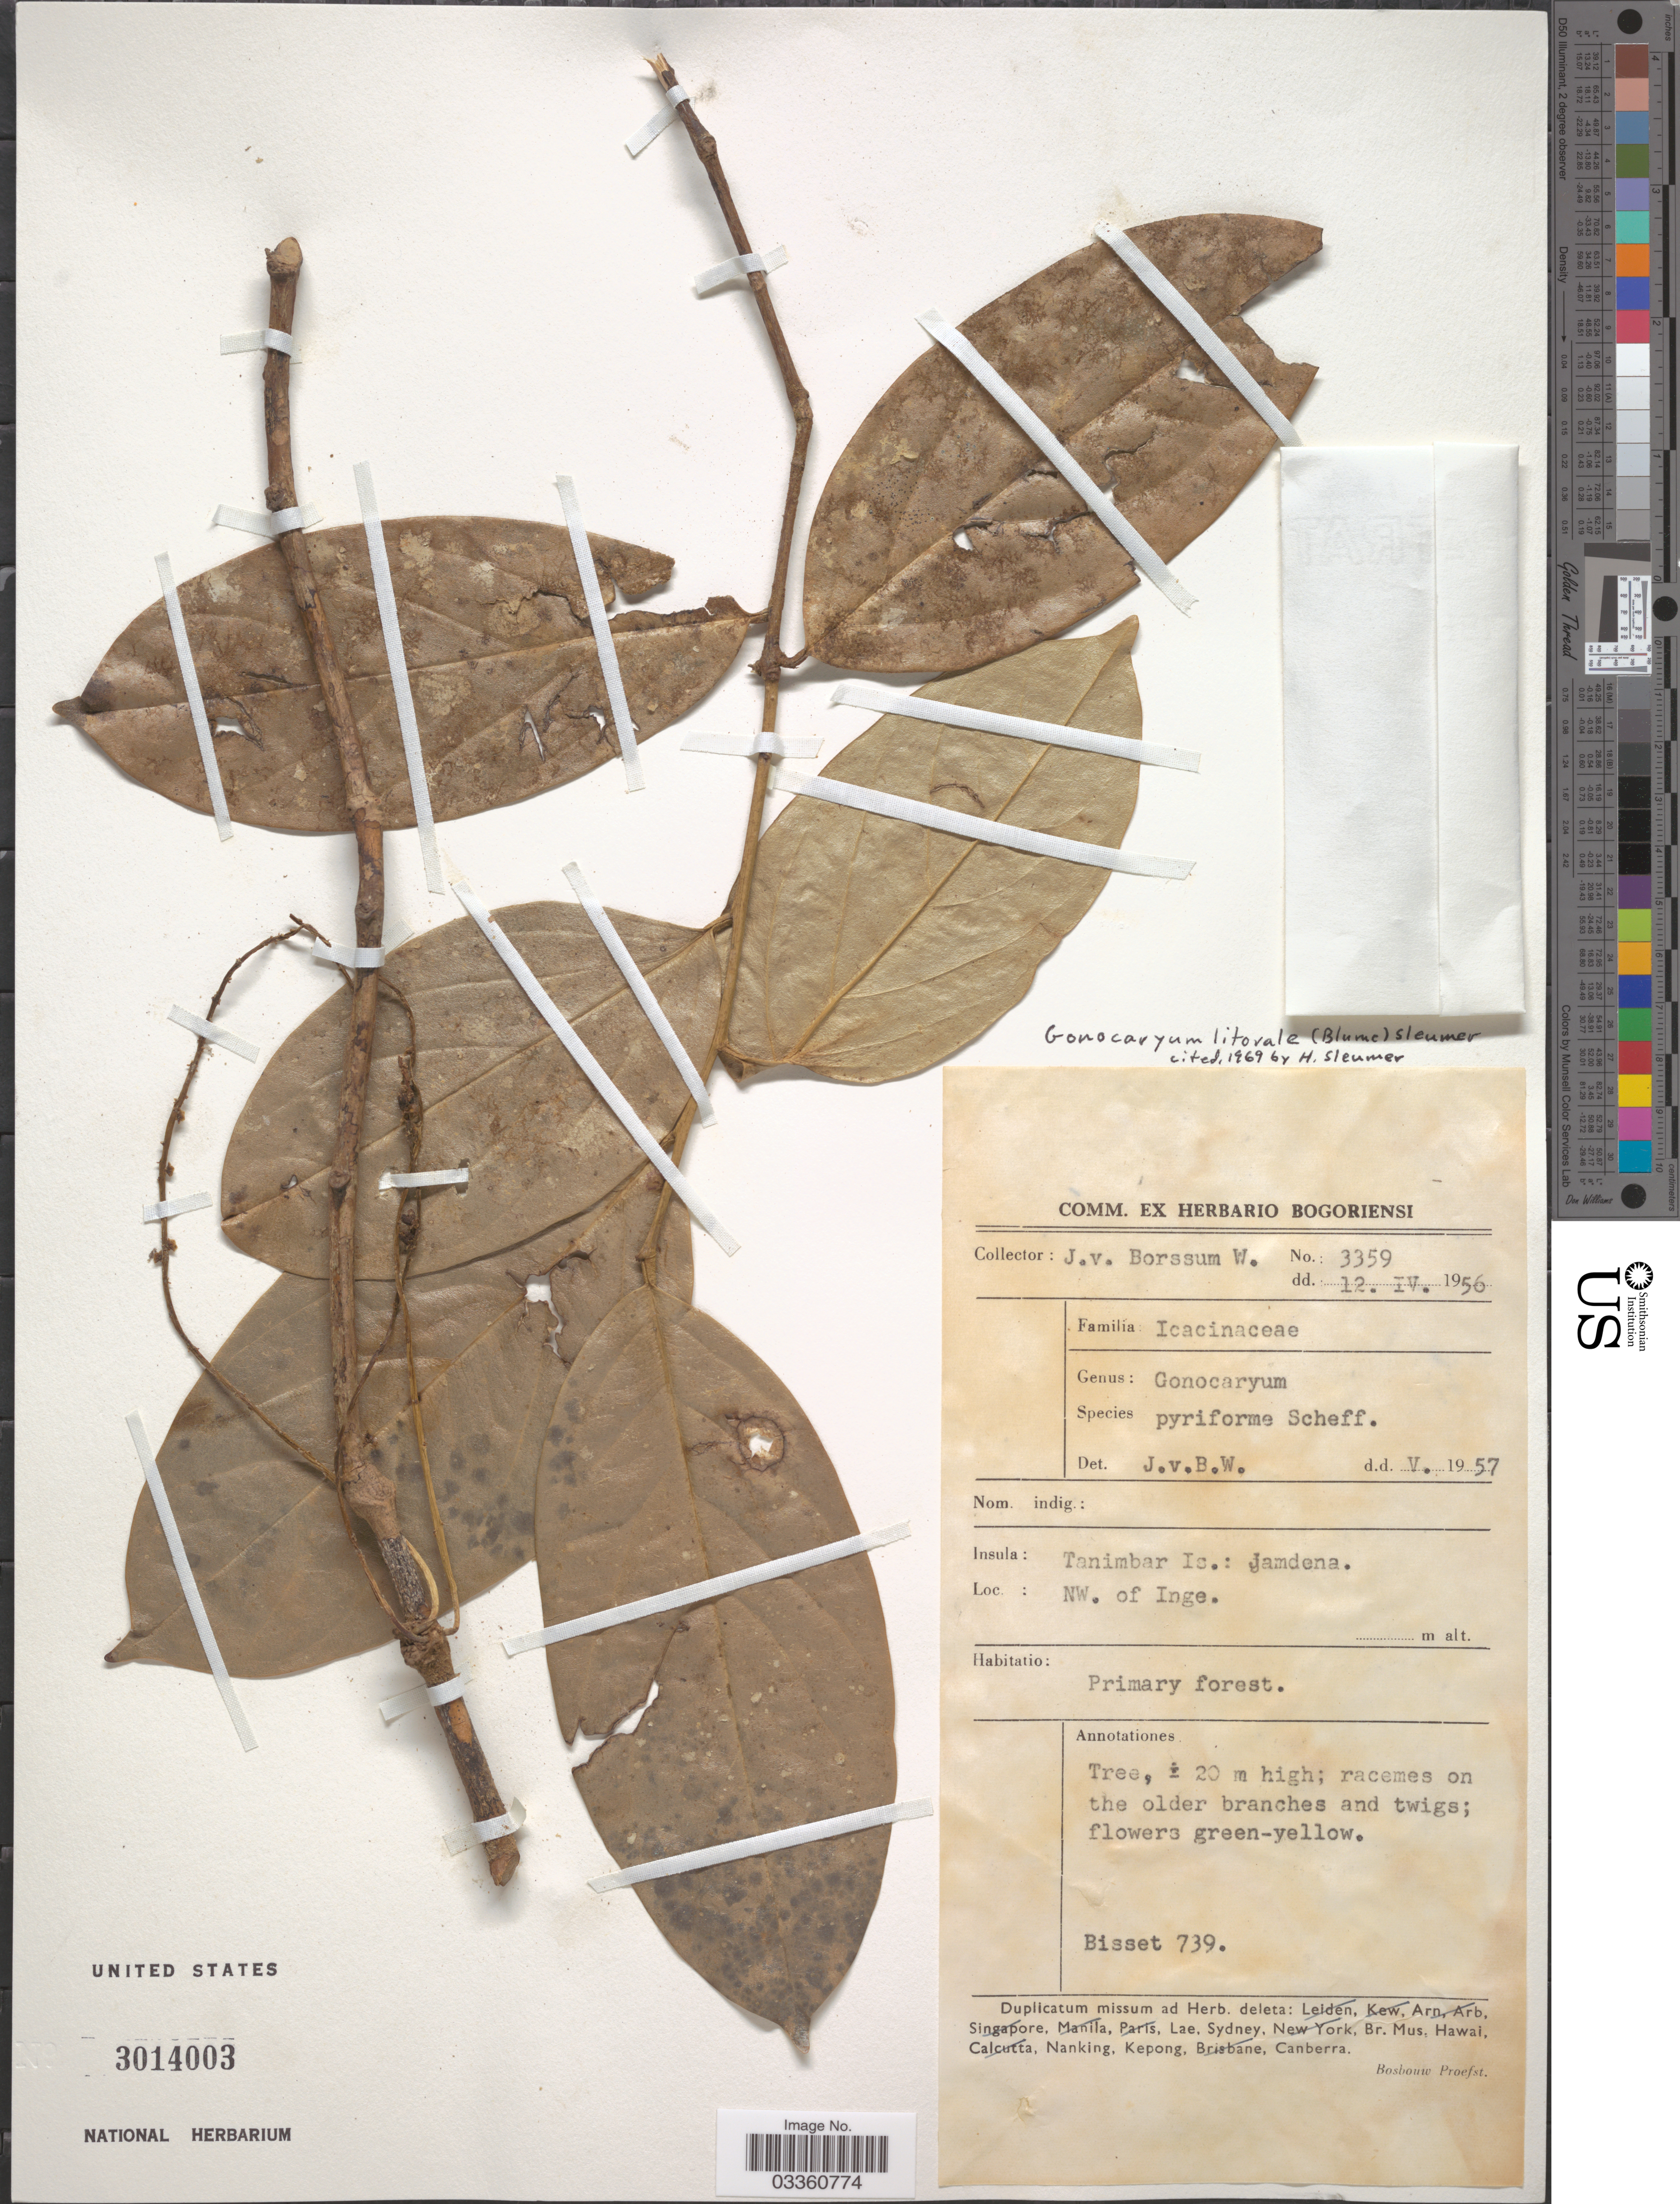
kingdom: Plantae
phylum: Tracheophyta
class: Magnoliopsida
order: Cardiopteridales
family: Cardiopteridaceae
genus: Gonocaryum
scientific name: Gonocaryum litorale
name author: (Blume) Sleumer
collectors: J. Borssum Waalkes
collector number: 3359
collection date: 1956-04-22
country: Indonesia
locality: Insula: Tanimbar Is.: Jamdena. NW. of Inge.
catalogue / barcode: US 3014003